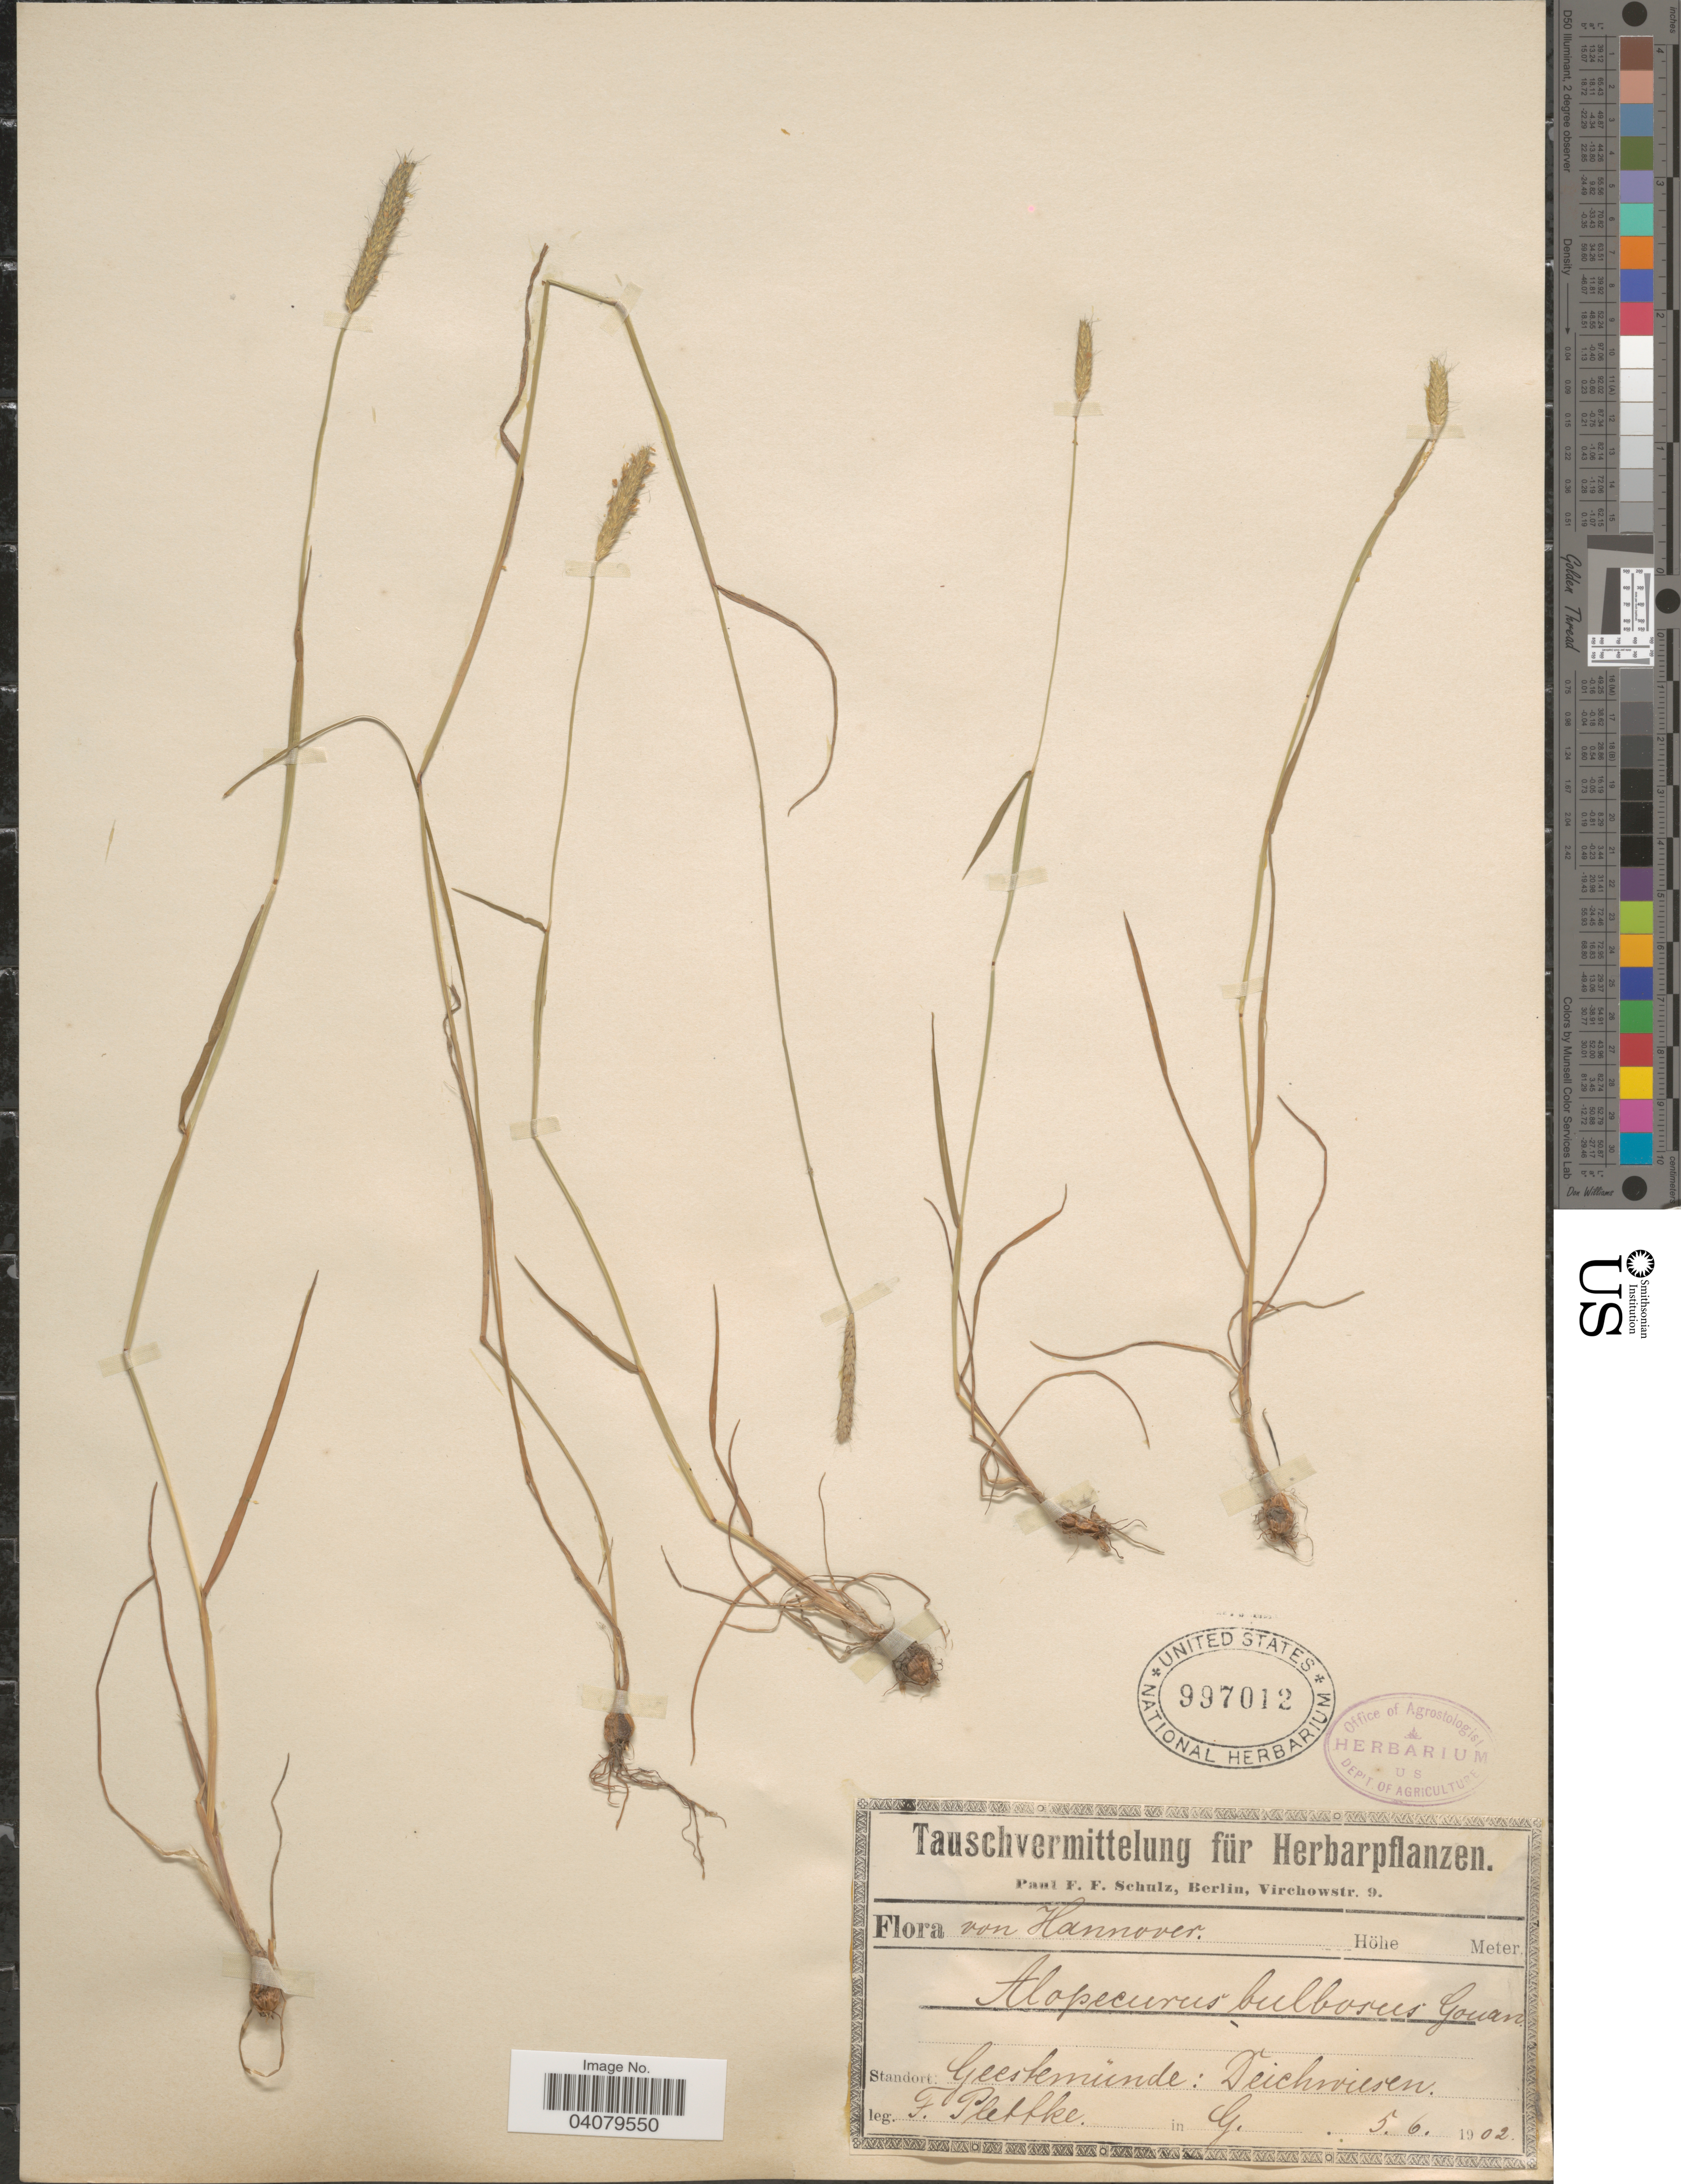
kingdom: Plantae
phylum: Tracheophyta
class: Liliopsida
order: Poales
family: Poaceae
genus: Alopecurus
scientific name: Alopecurus bulbosus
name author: Gouan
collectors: F. Plettke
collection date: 1902-06-05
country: Germany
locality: Hannover. Geestemünde: Deichwiesen.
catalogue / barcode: US 997012